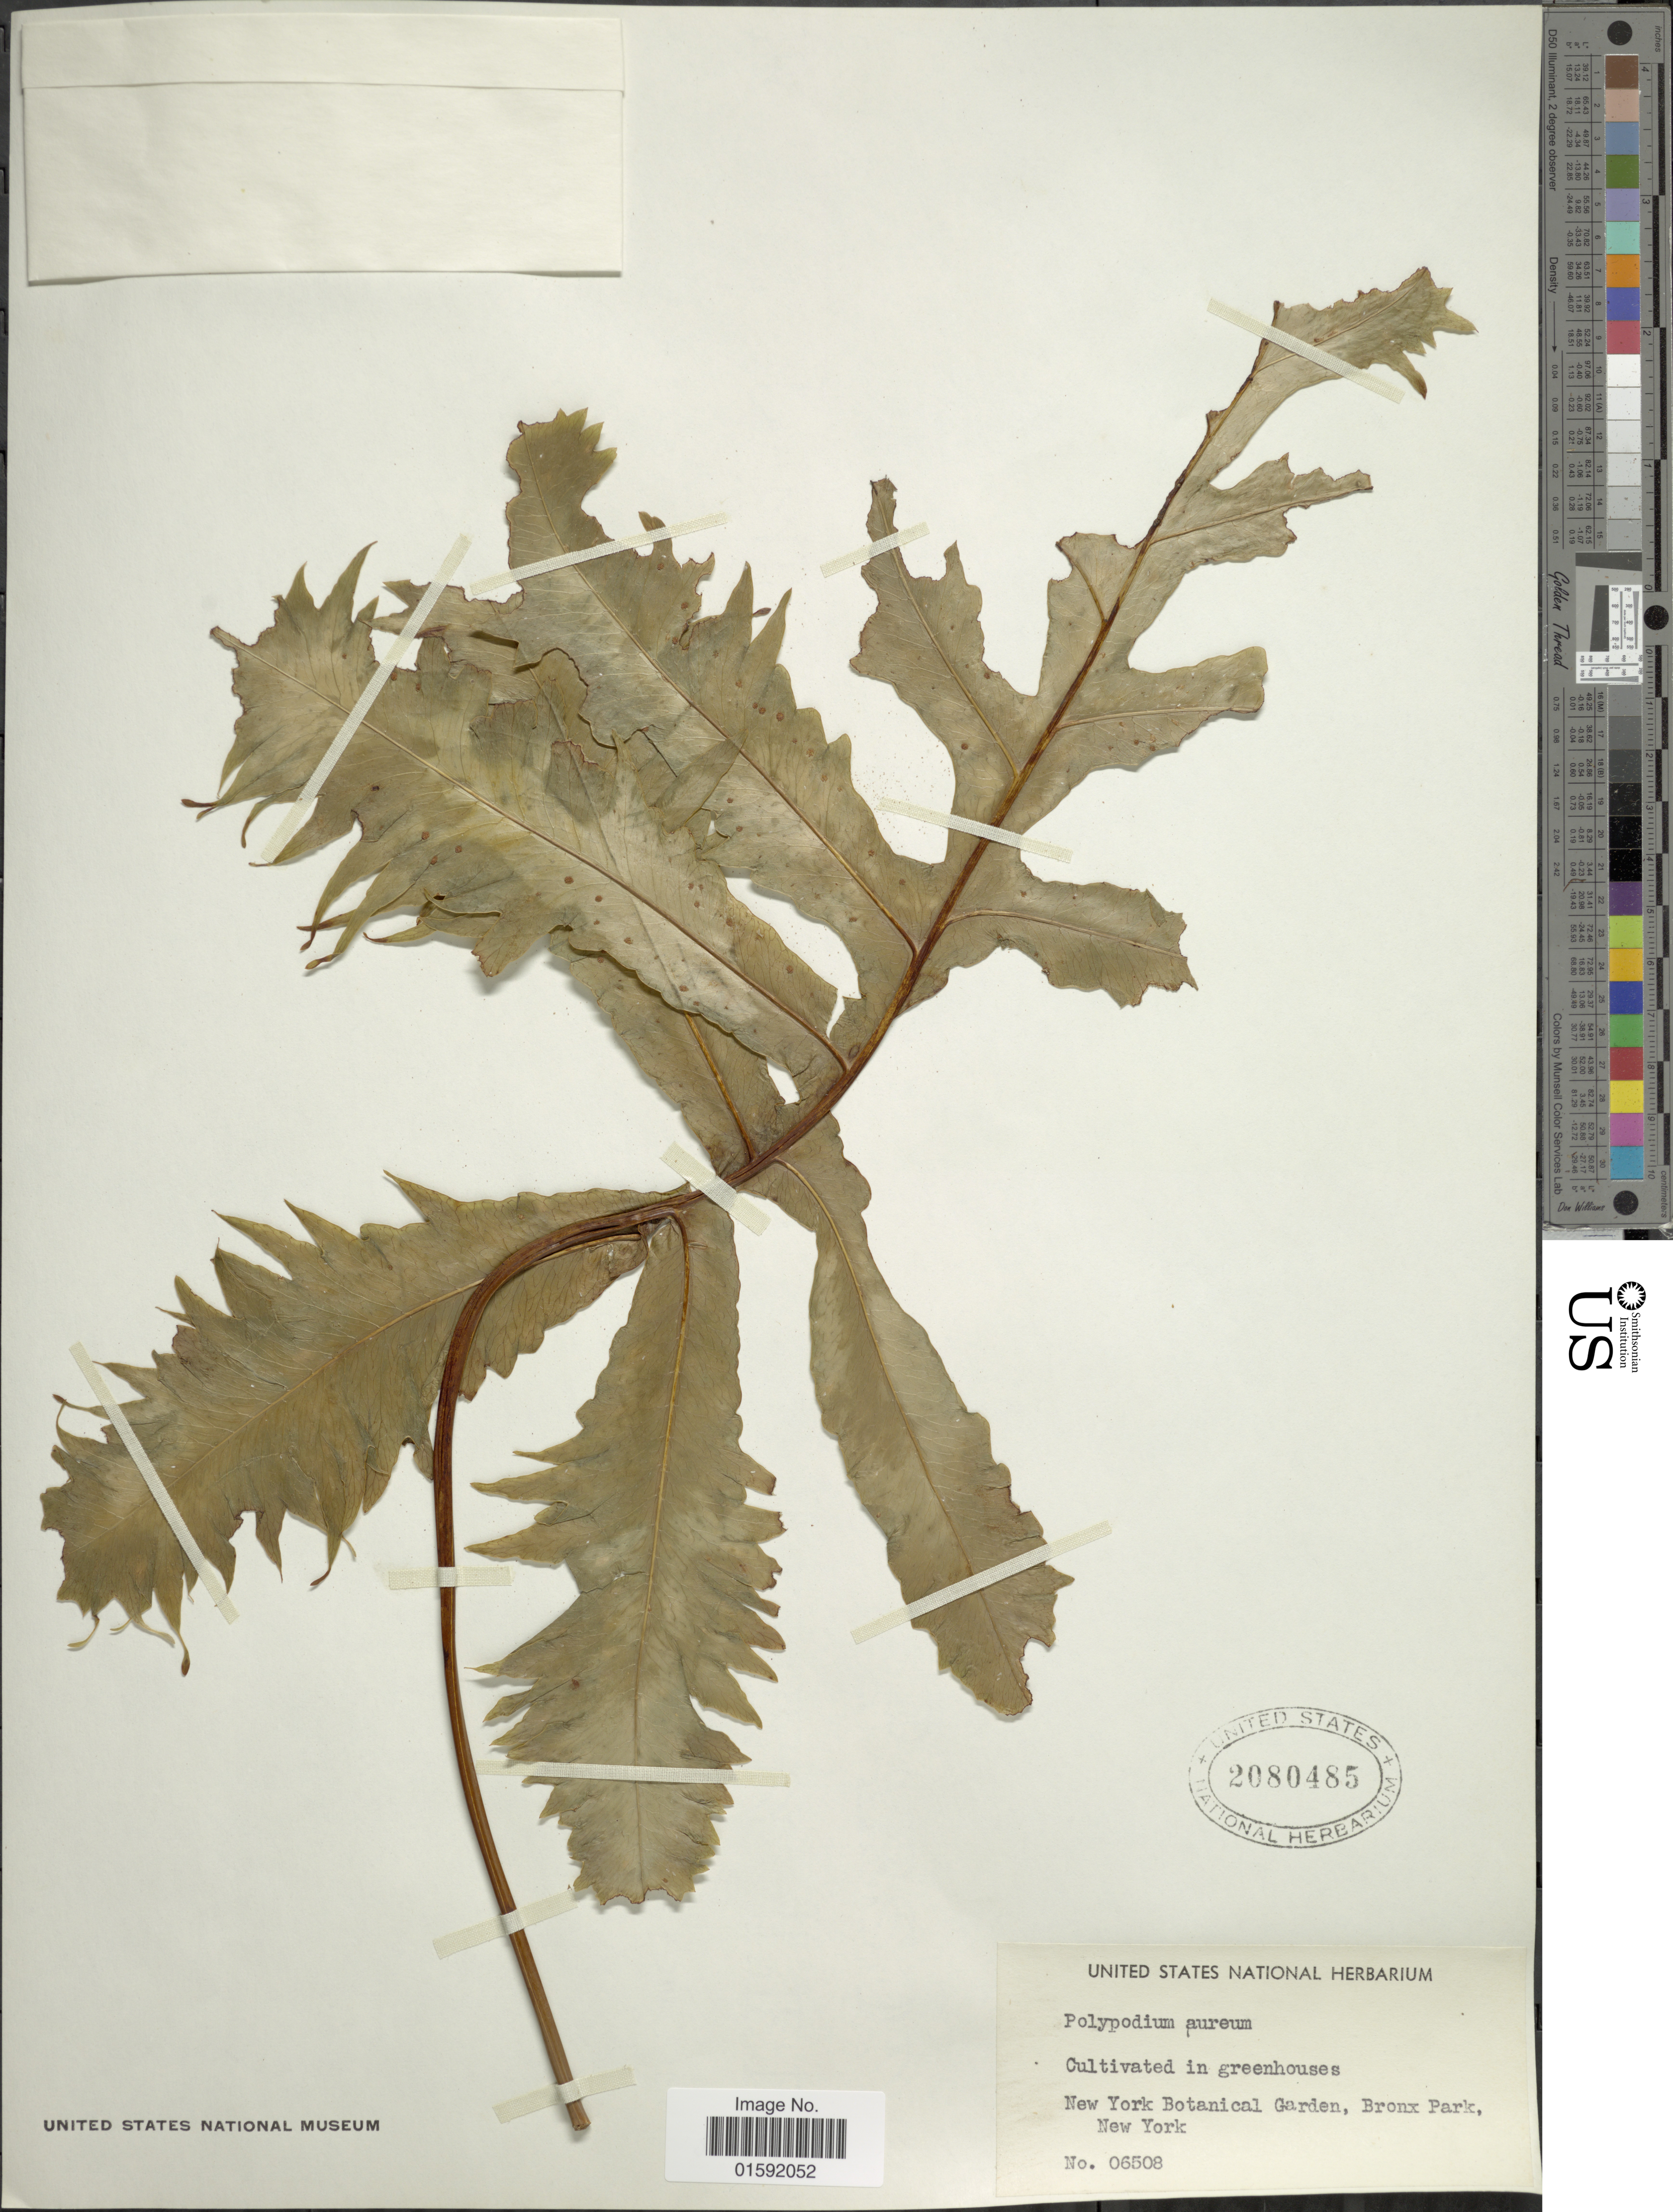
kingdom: Plantae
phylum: Tracheophyta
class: Polypodiopsida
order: Polypodiales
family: Polypodiaceae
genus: Phlebodium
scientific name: Phlebodium aureum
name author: (L.) J. Sm.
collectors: New York Botanical Garden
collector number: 06508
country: United States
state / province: New York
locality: New York Botanical Garden, Bronx Park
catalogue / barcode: US 2080485